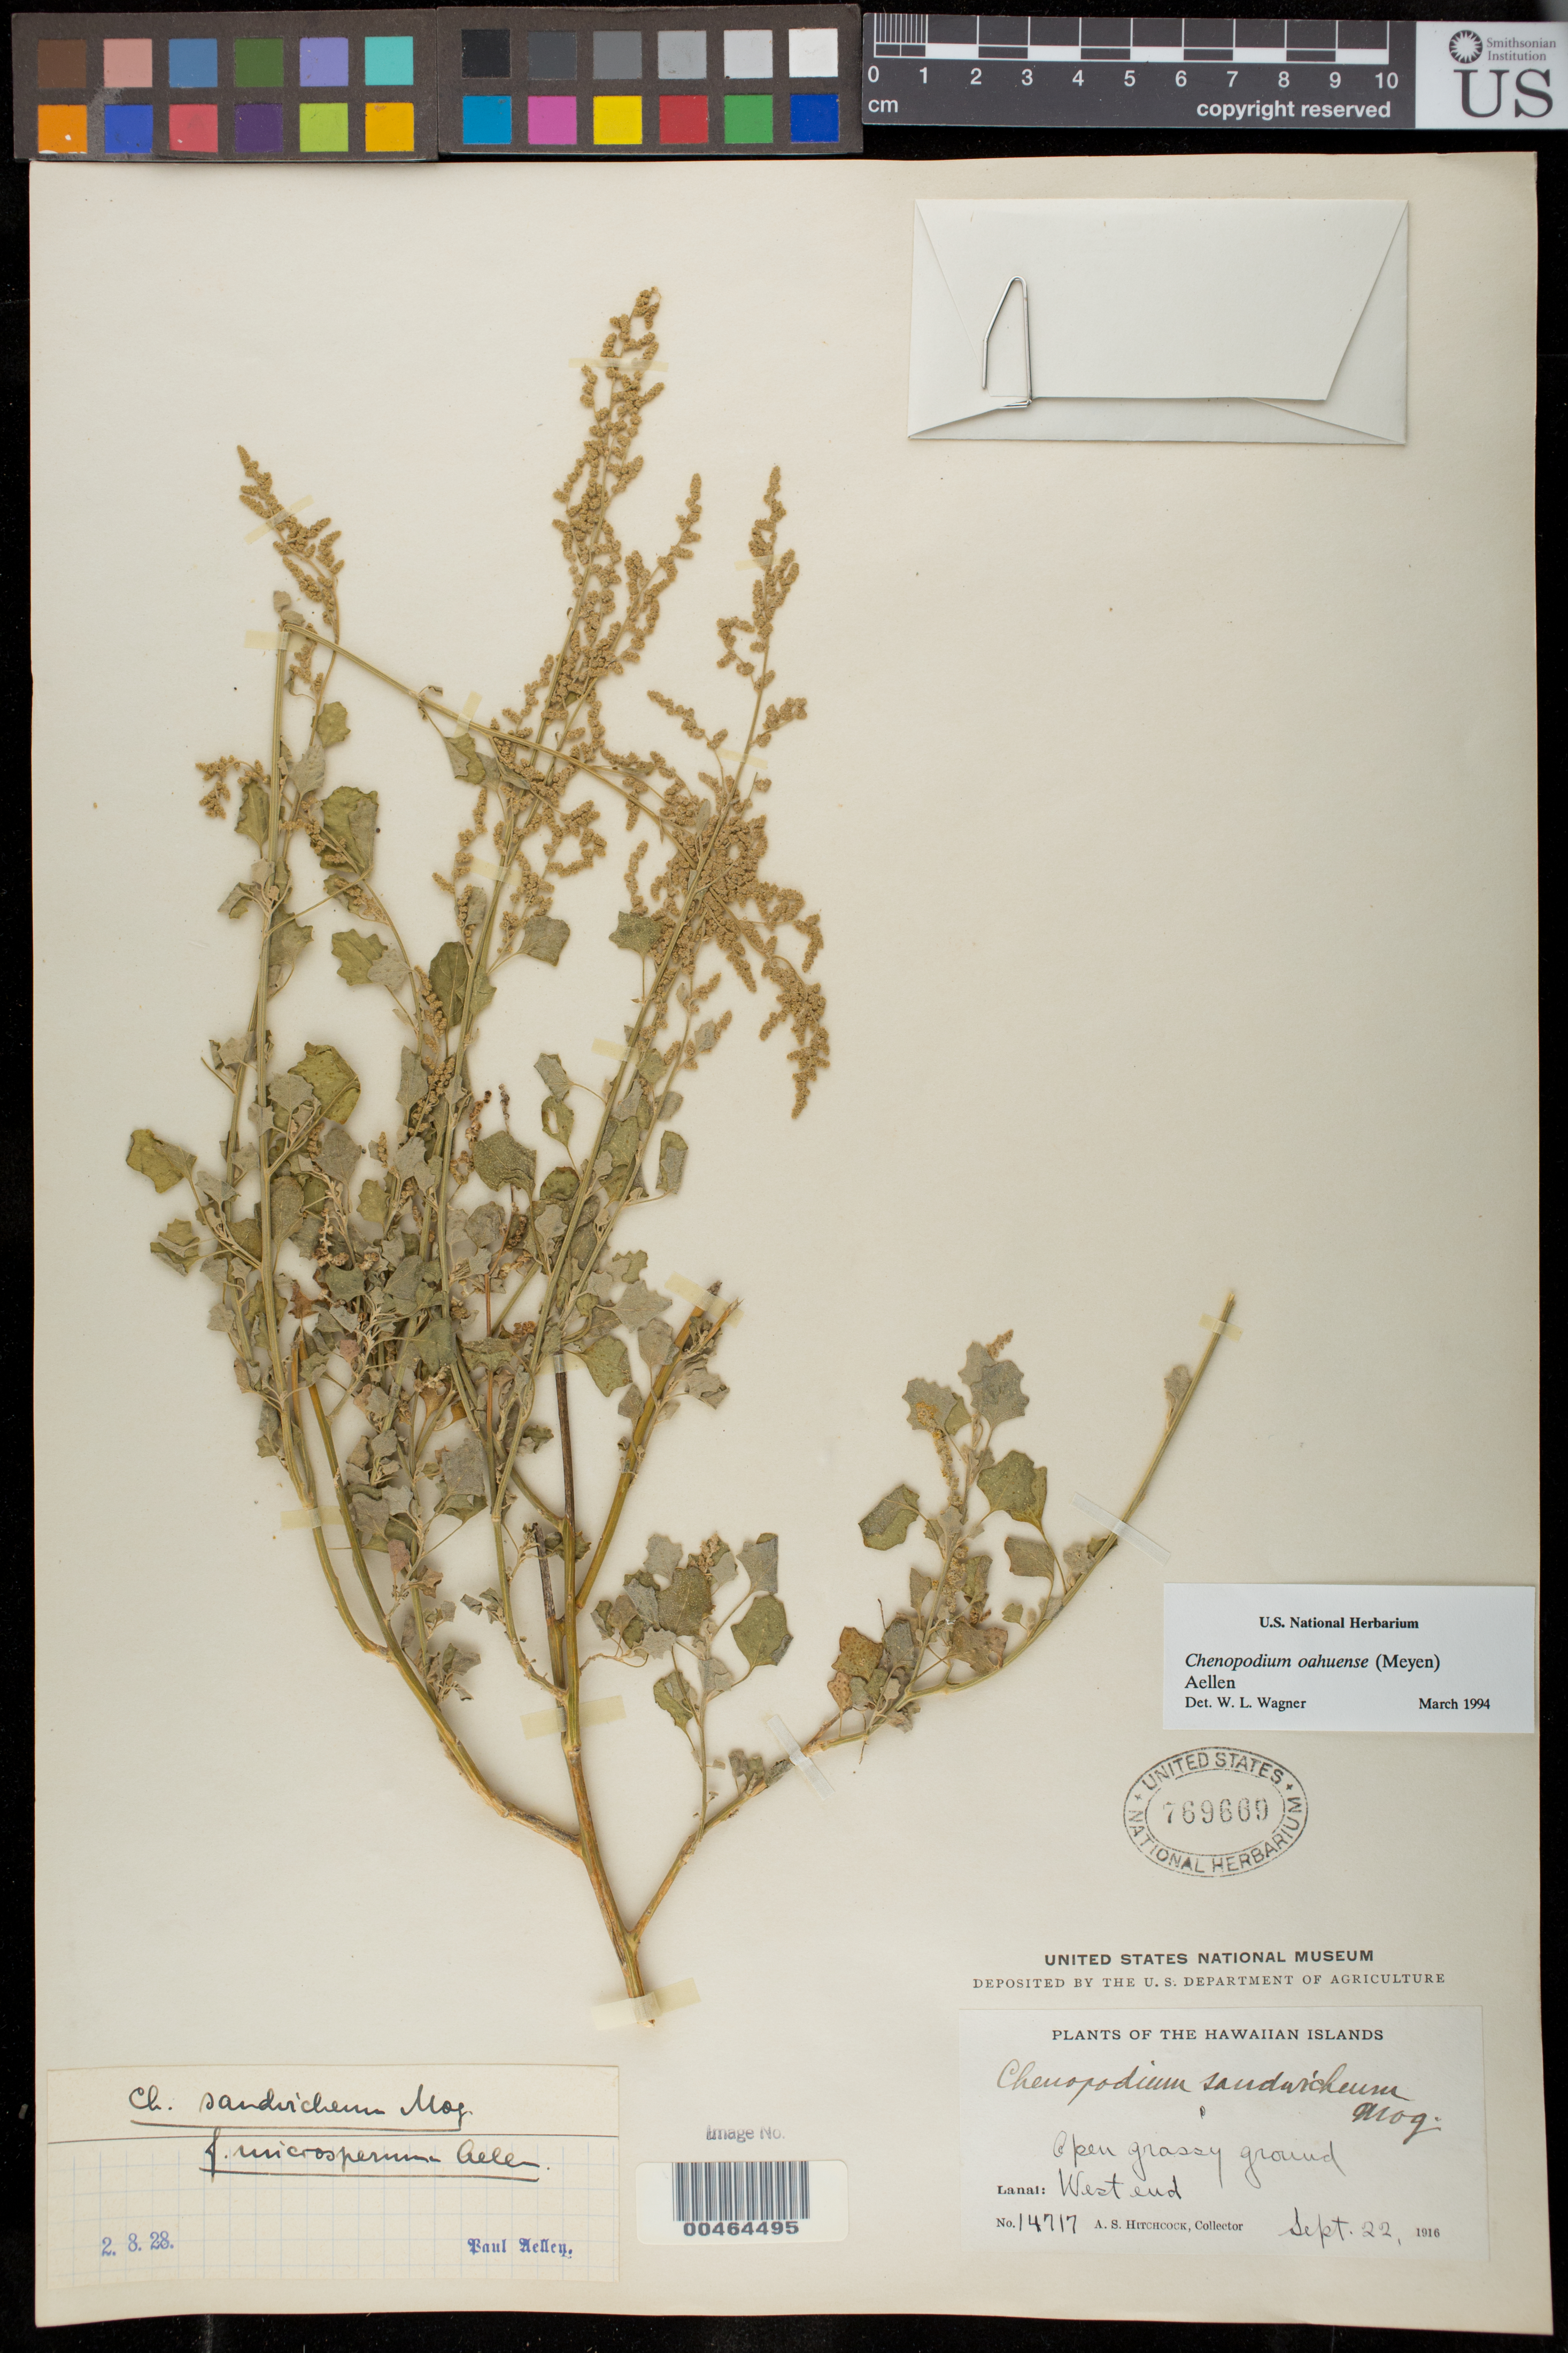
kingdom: Plantae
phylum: Tracheophyta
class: Magnoliopsida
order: Caryophyllales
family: Amaranthaceae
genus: Chenopodium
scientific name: Chenopodium oahuense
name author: (Meyen) Aellen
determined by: Wagner, W. L., (BOT), Smithsonian Institution - National Museum of Natural History (UNITED STATES)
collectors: A. S. Hitchcock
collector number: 14717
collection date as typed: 22 Sep 1916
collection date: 1916-09-22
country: United States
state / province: Hawaii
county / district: Maui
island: Lana'i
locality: West end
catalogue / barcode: US 769669